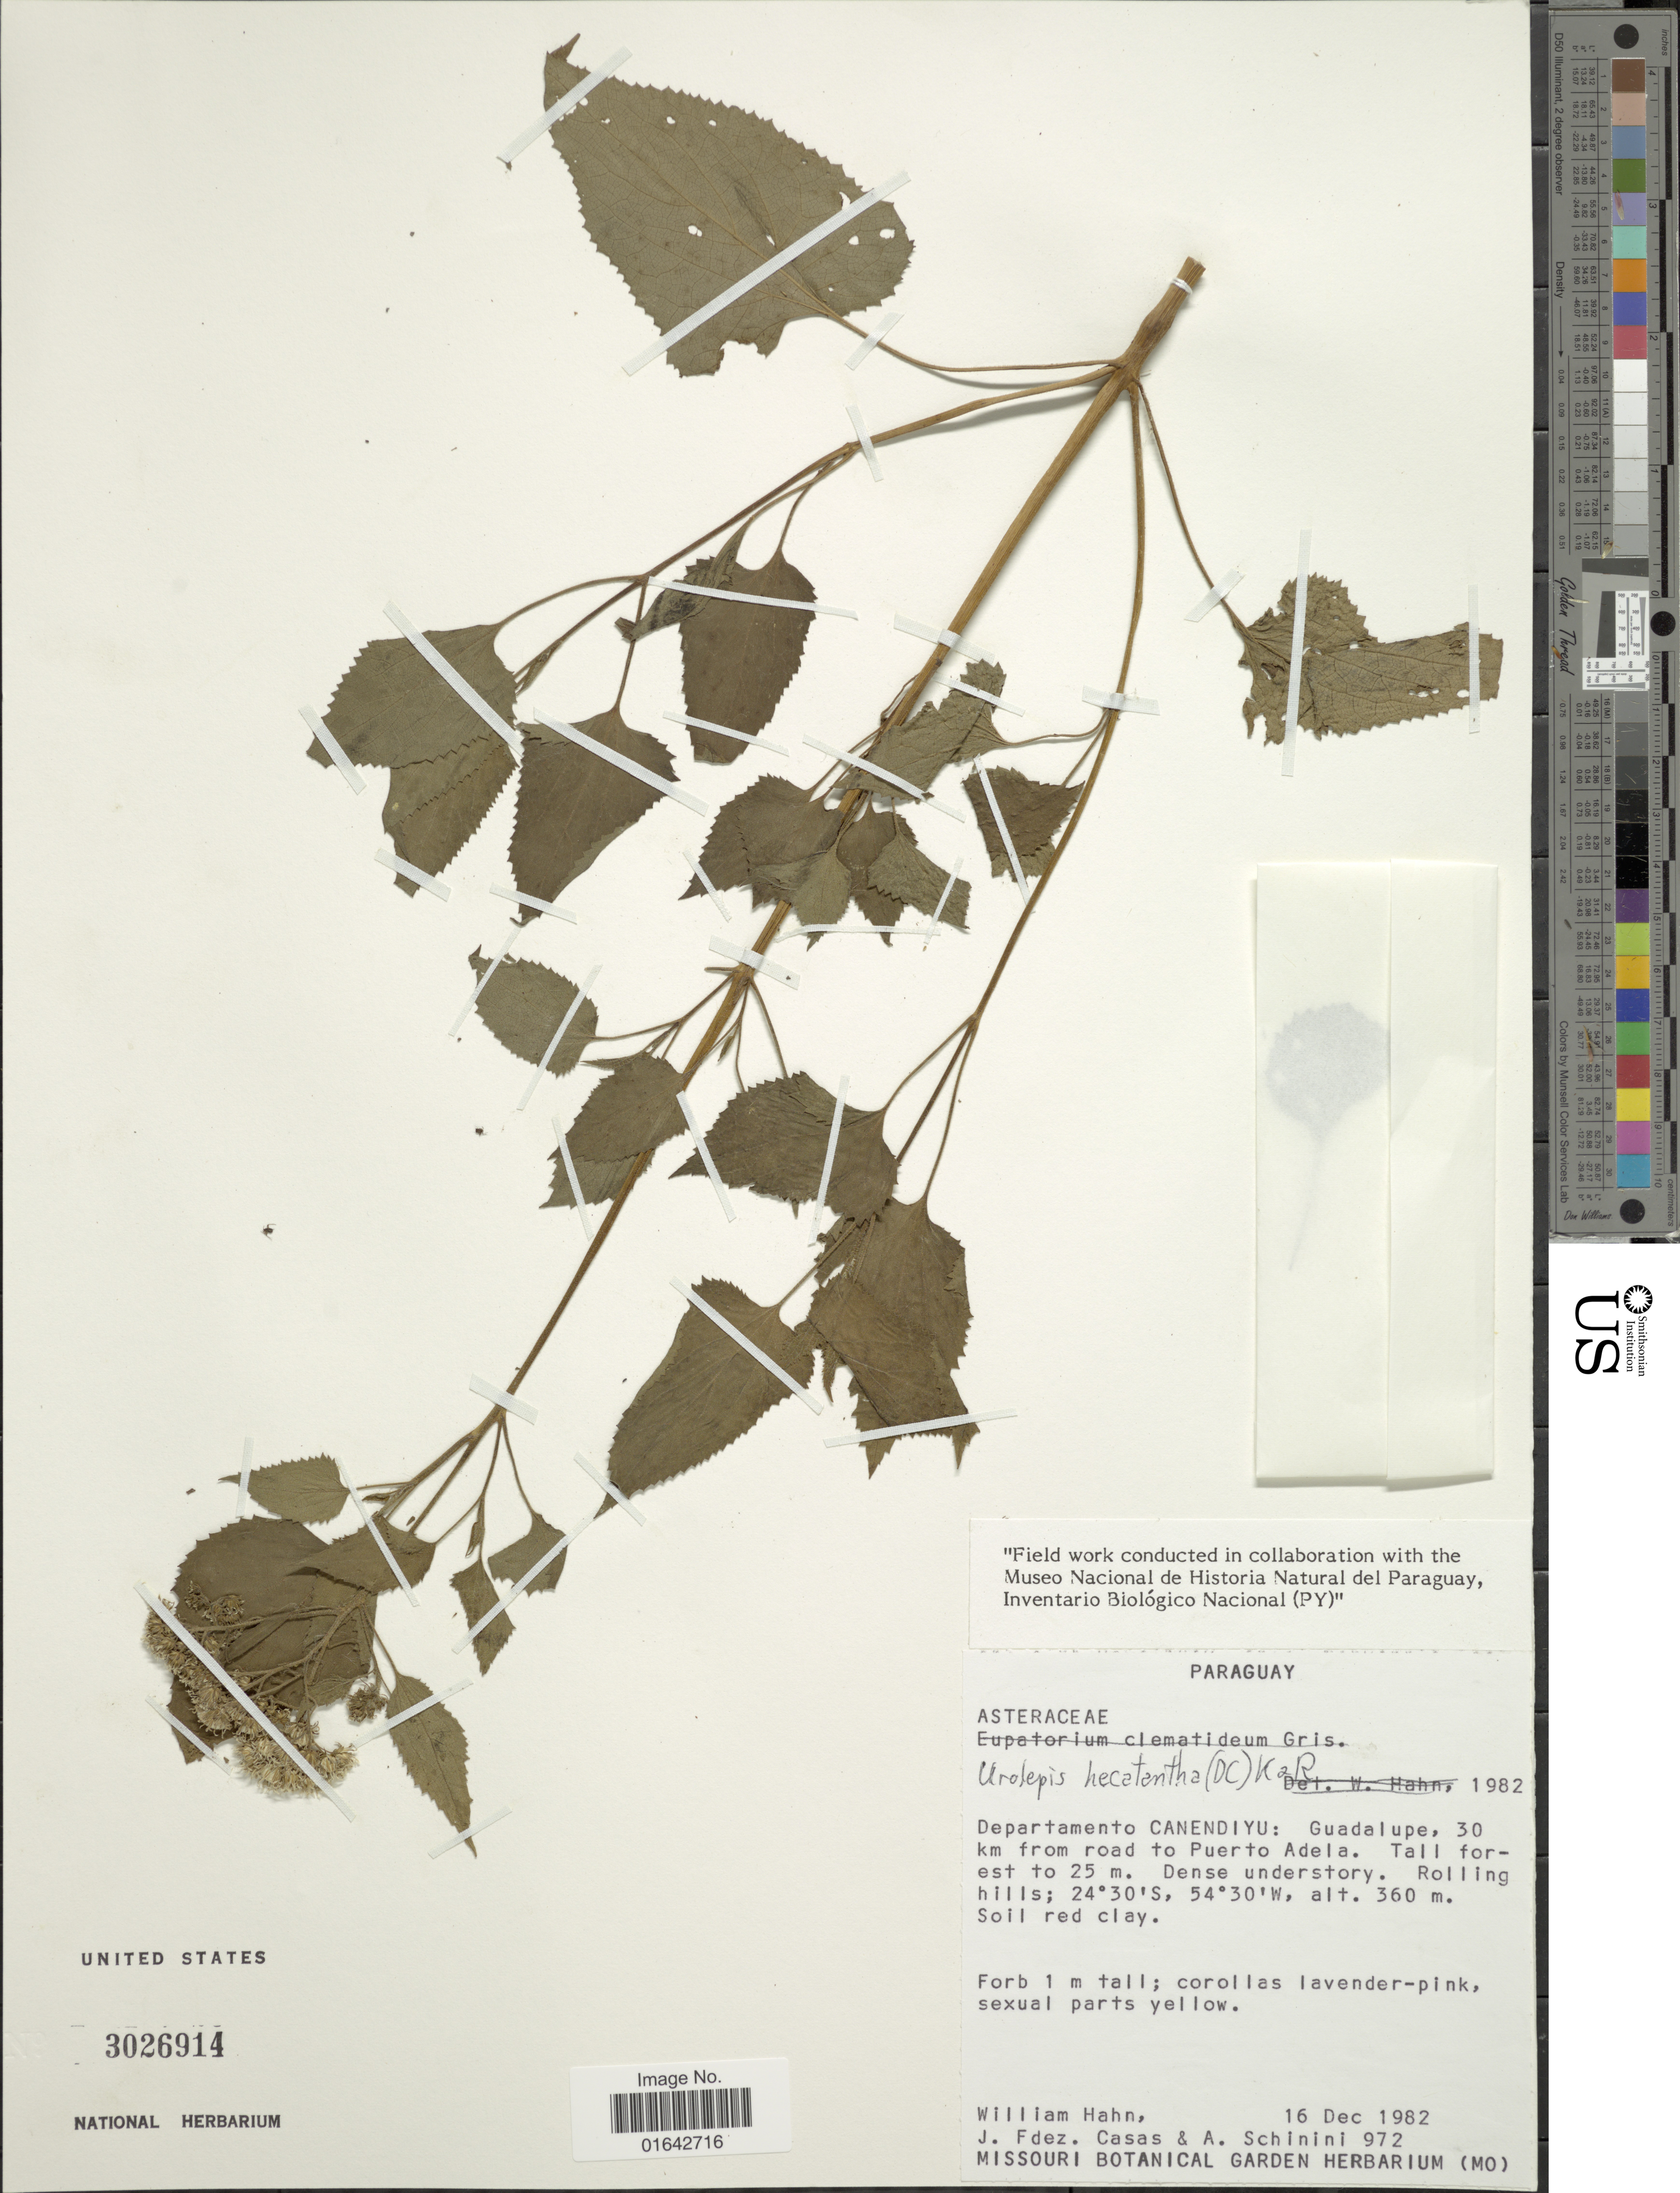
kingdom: Plantae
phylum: Tracheophyta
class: Magnoliopsida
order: Asterales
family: Asteraceae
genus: Urolepis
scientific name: Urolepis hecatantha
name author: (DC.) R.M. King & H. Rob.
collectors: W. J. Hahn, J. Casas & A. Schinini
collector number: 972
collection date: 1982-12-16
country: Paraguay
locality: Departamento Canendiyu: Guadalupe, 30 km from road to Puerto Adela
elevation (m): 360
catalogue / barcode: US 3026914